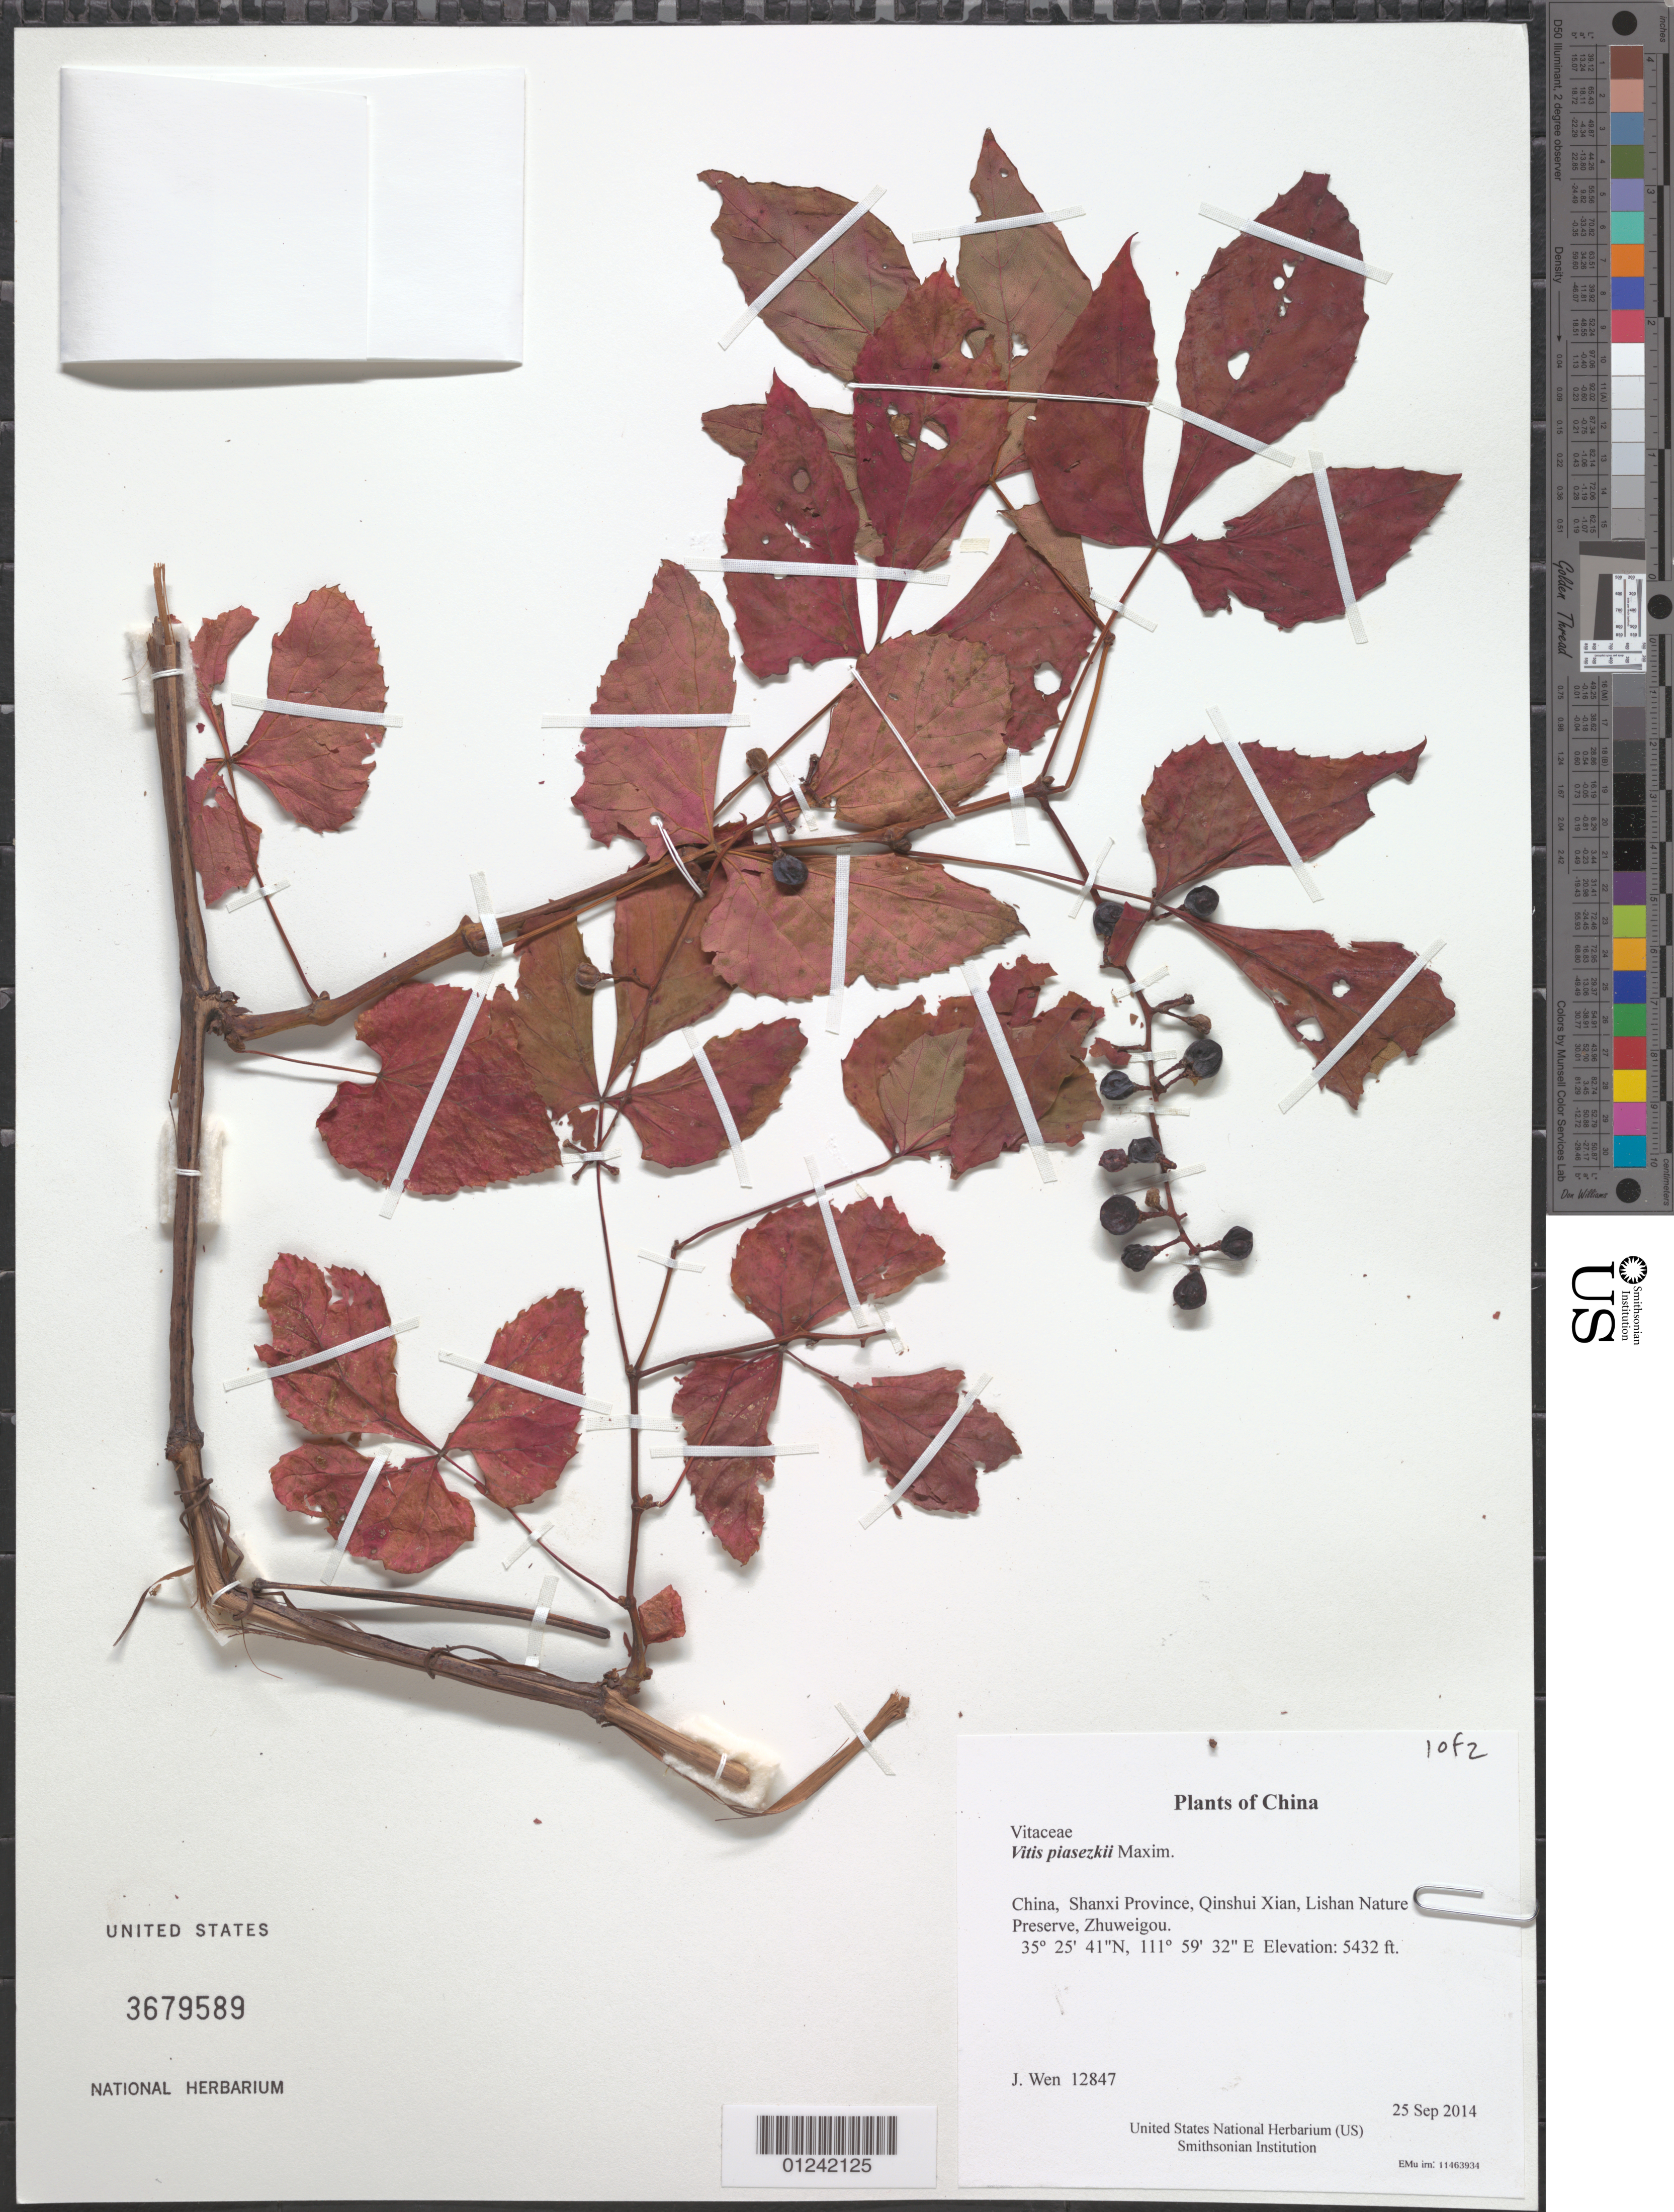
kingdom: Plantae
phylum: Tracheophyta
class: Magnoliopsida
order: Vitales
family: Vitaceae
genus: Vitis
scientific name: Vitis piasezkii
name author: Maxim.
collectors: J. Wen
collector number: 12847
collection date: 2014-09-25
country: China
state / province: Shanxi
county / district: Qinshui Xian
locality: Lishan Nature Preserve, Zhuweigou.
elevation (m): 1656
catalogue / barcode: US 3679589